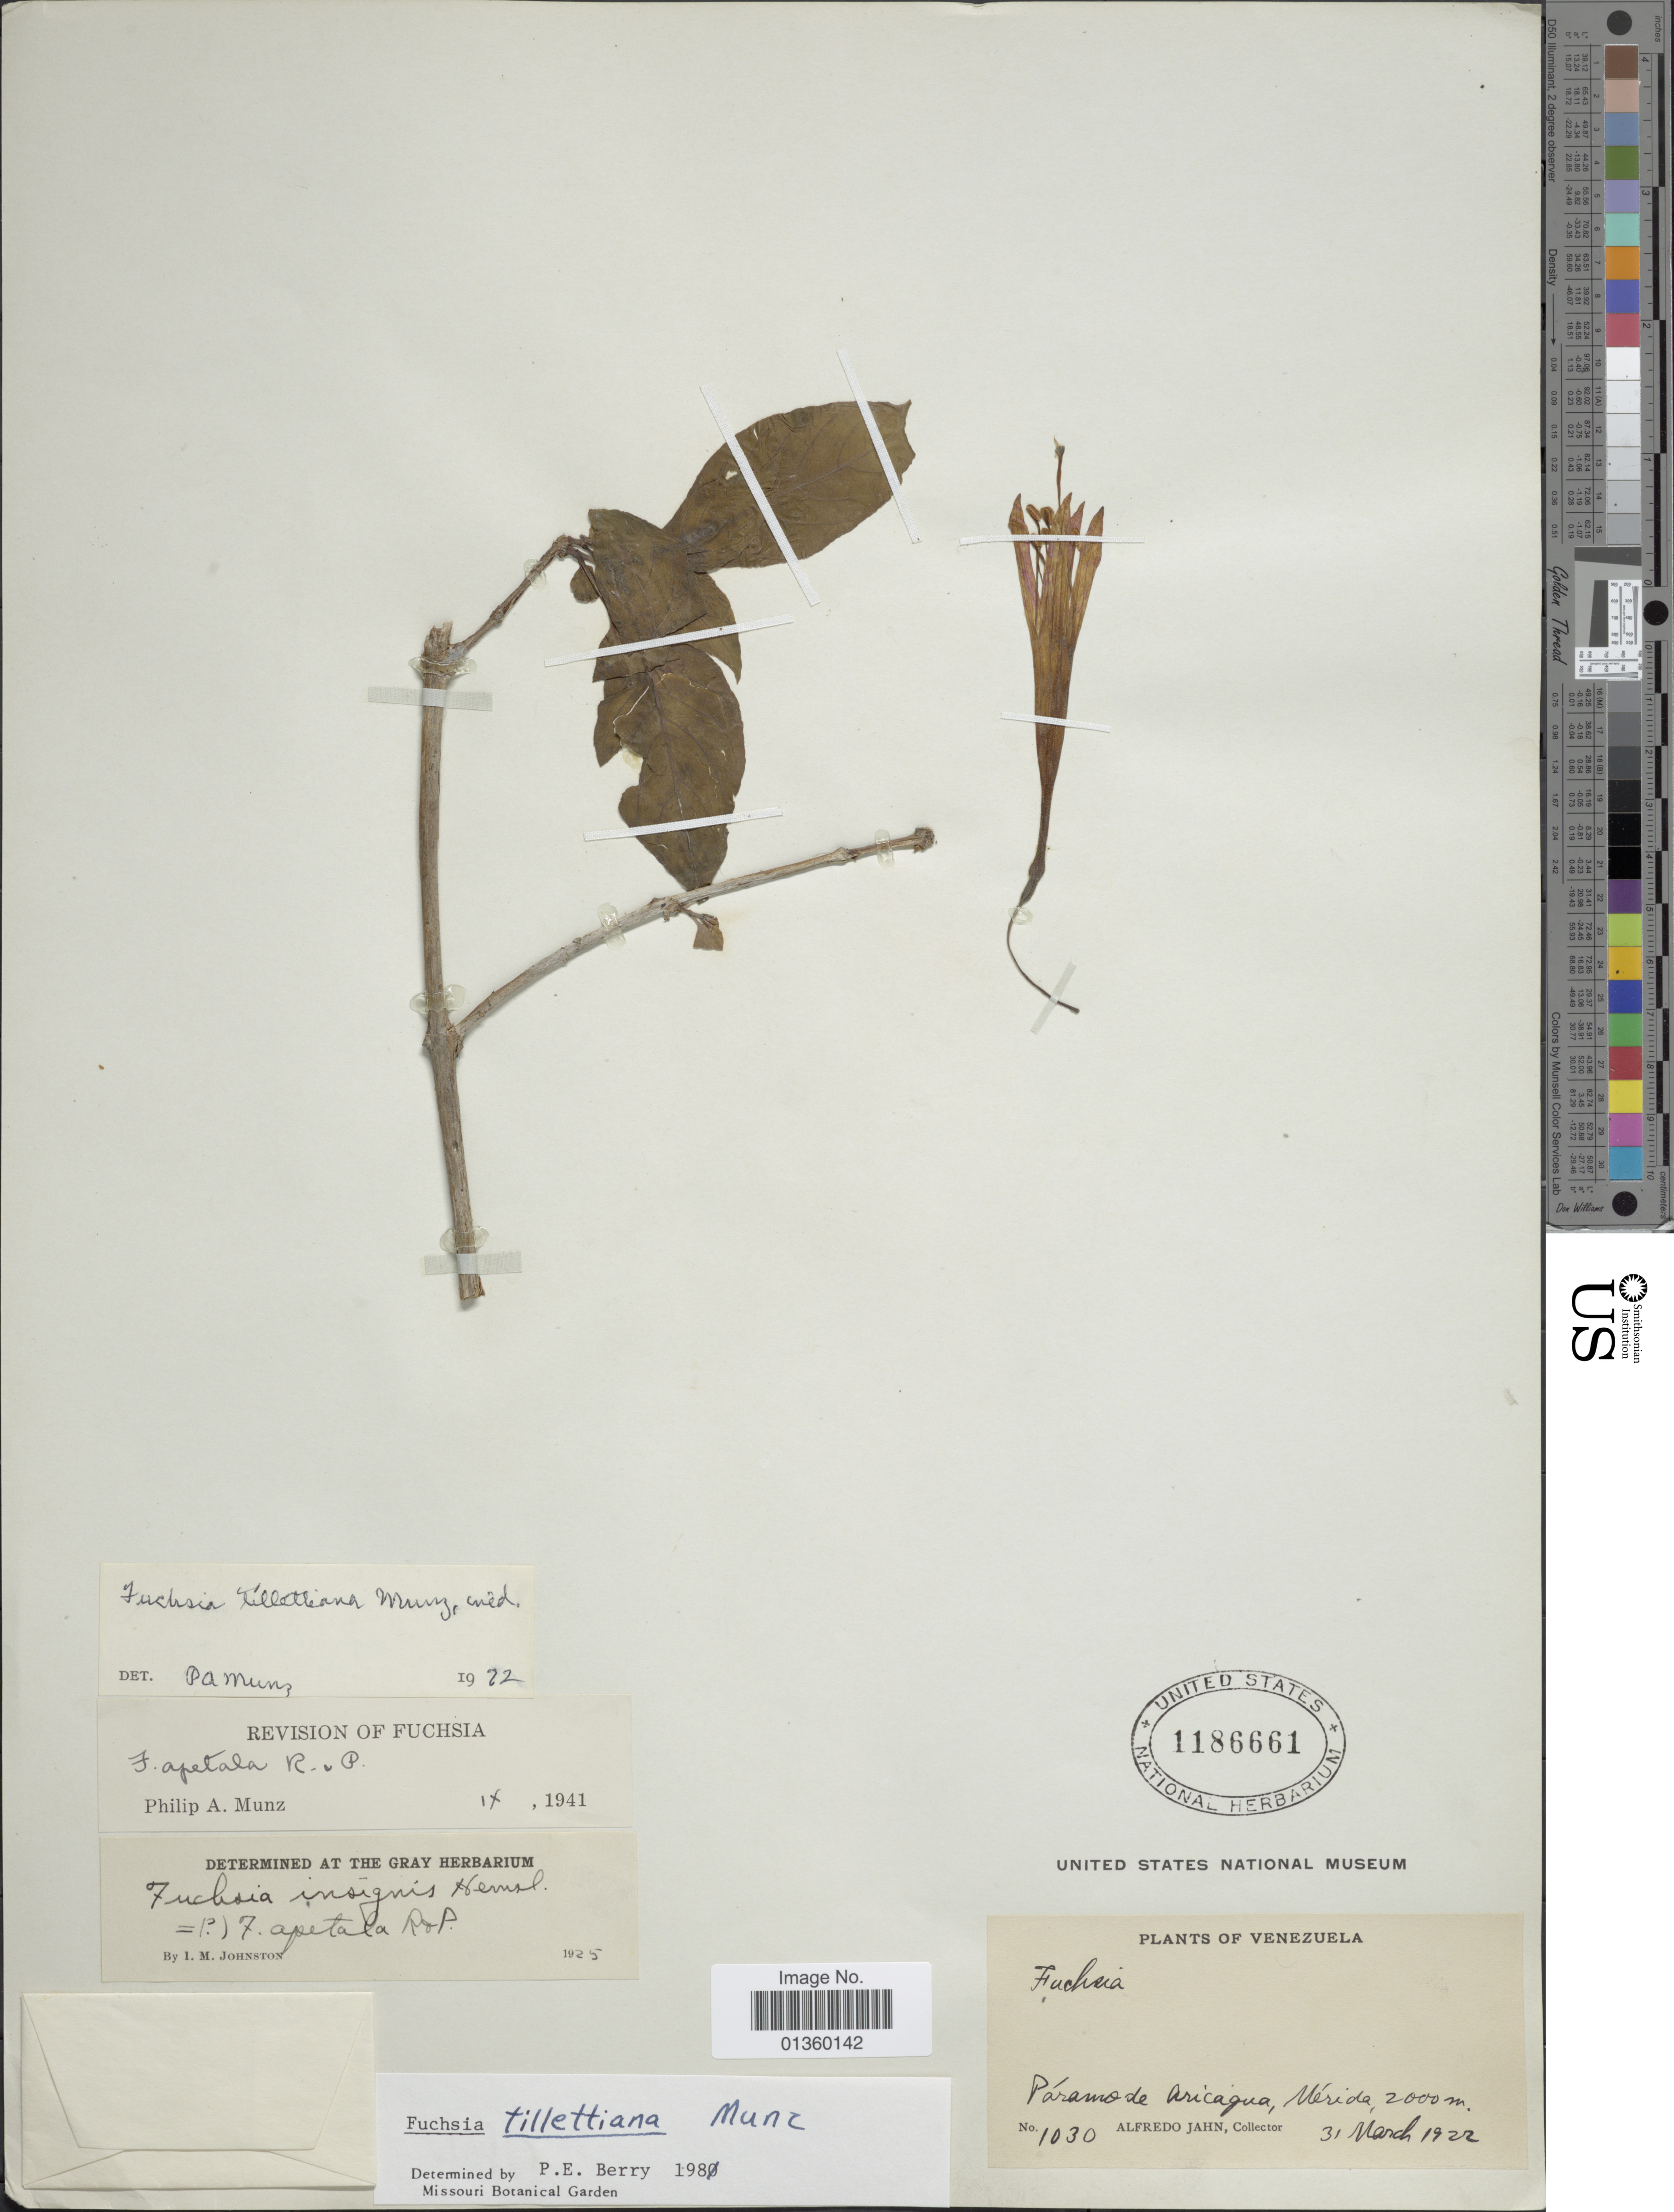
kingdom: Plantae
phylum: Tracheophyta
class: Magnoliopsida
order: Myrtales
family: Onagraceae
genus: Fuchsia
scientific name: Fuchsia tillettiana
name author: Munz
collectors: A. Jahn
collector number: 1030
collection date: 1922-03-31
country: Venezuela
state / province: Mérida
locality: Páramo de Aricagua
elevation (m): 2000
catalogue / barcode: US 1186661